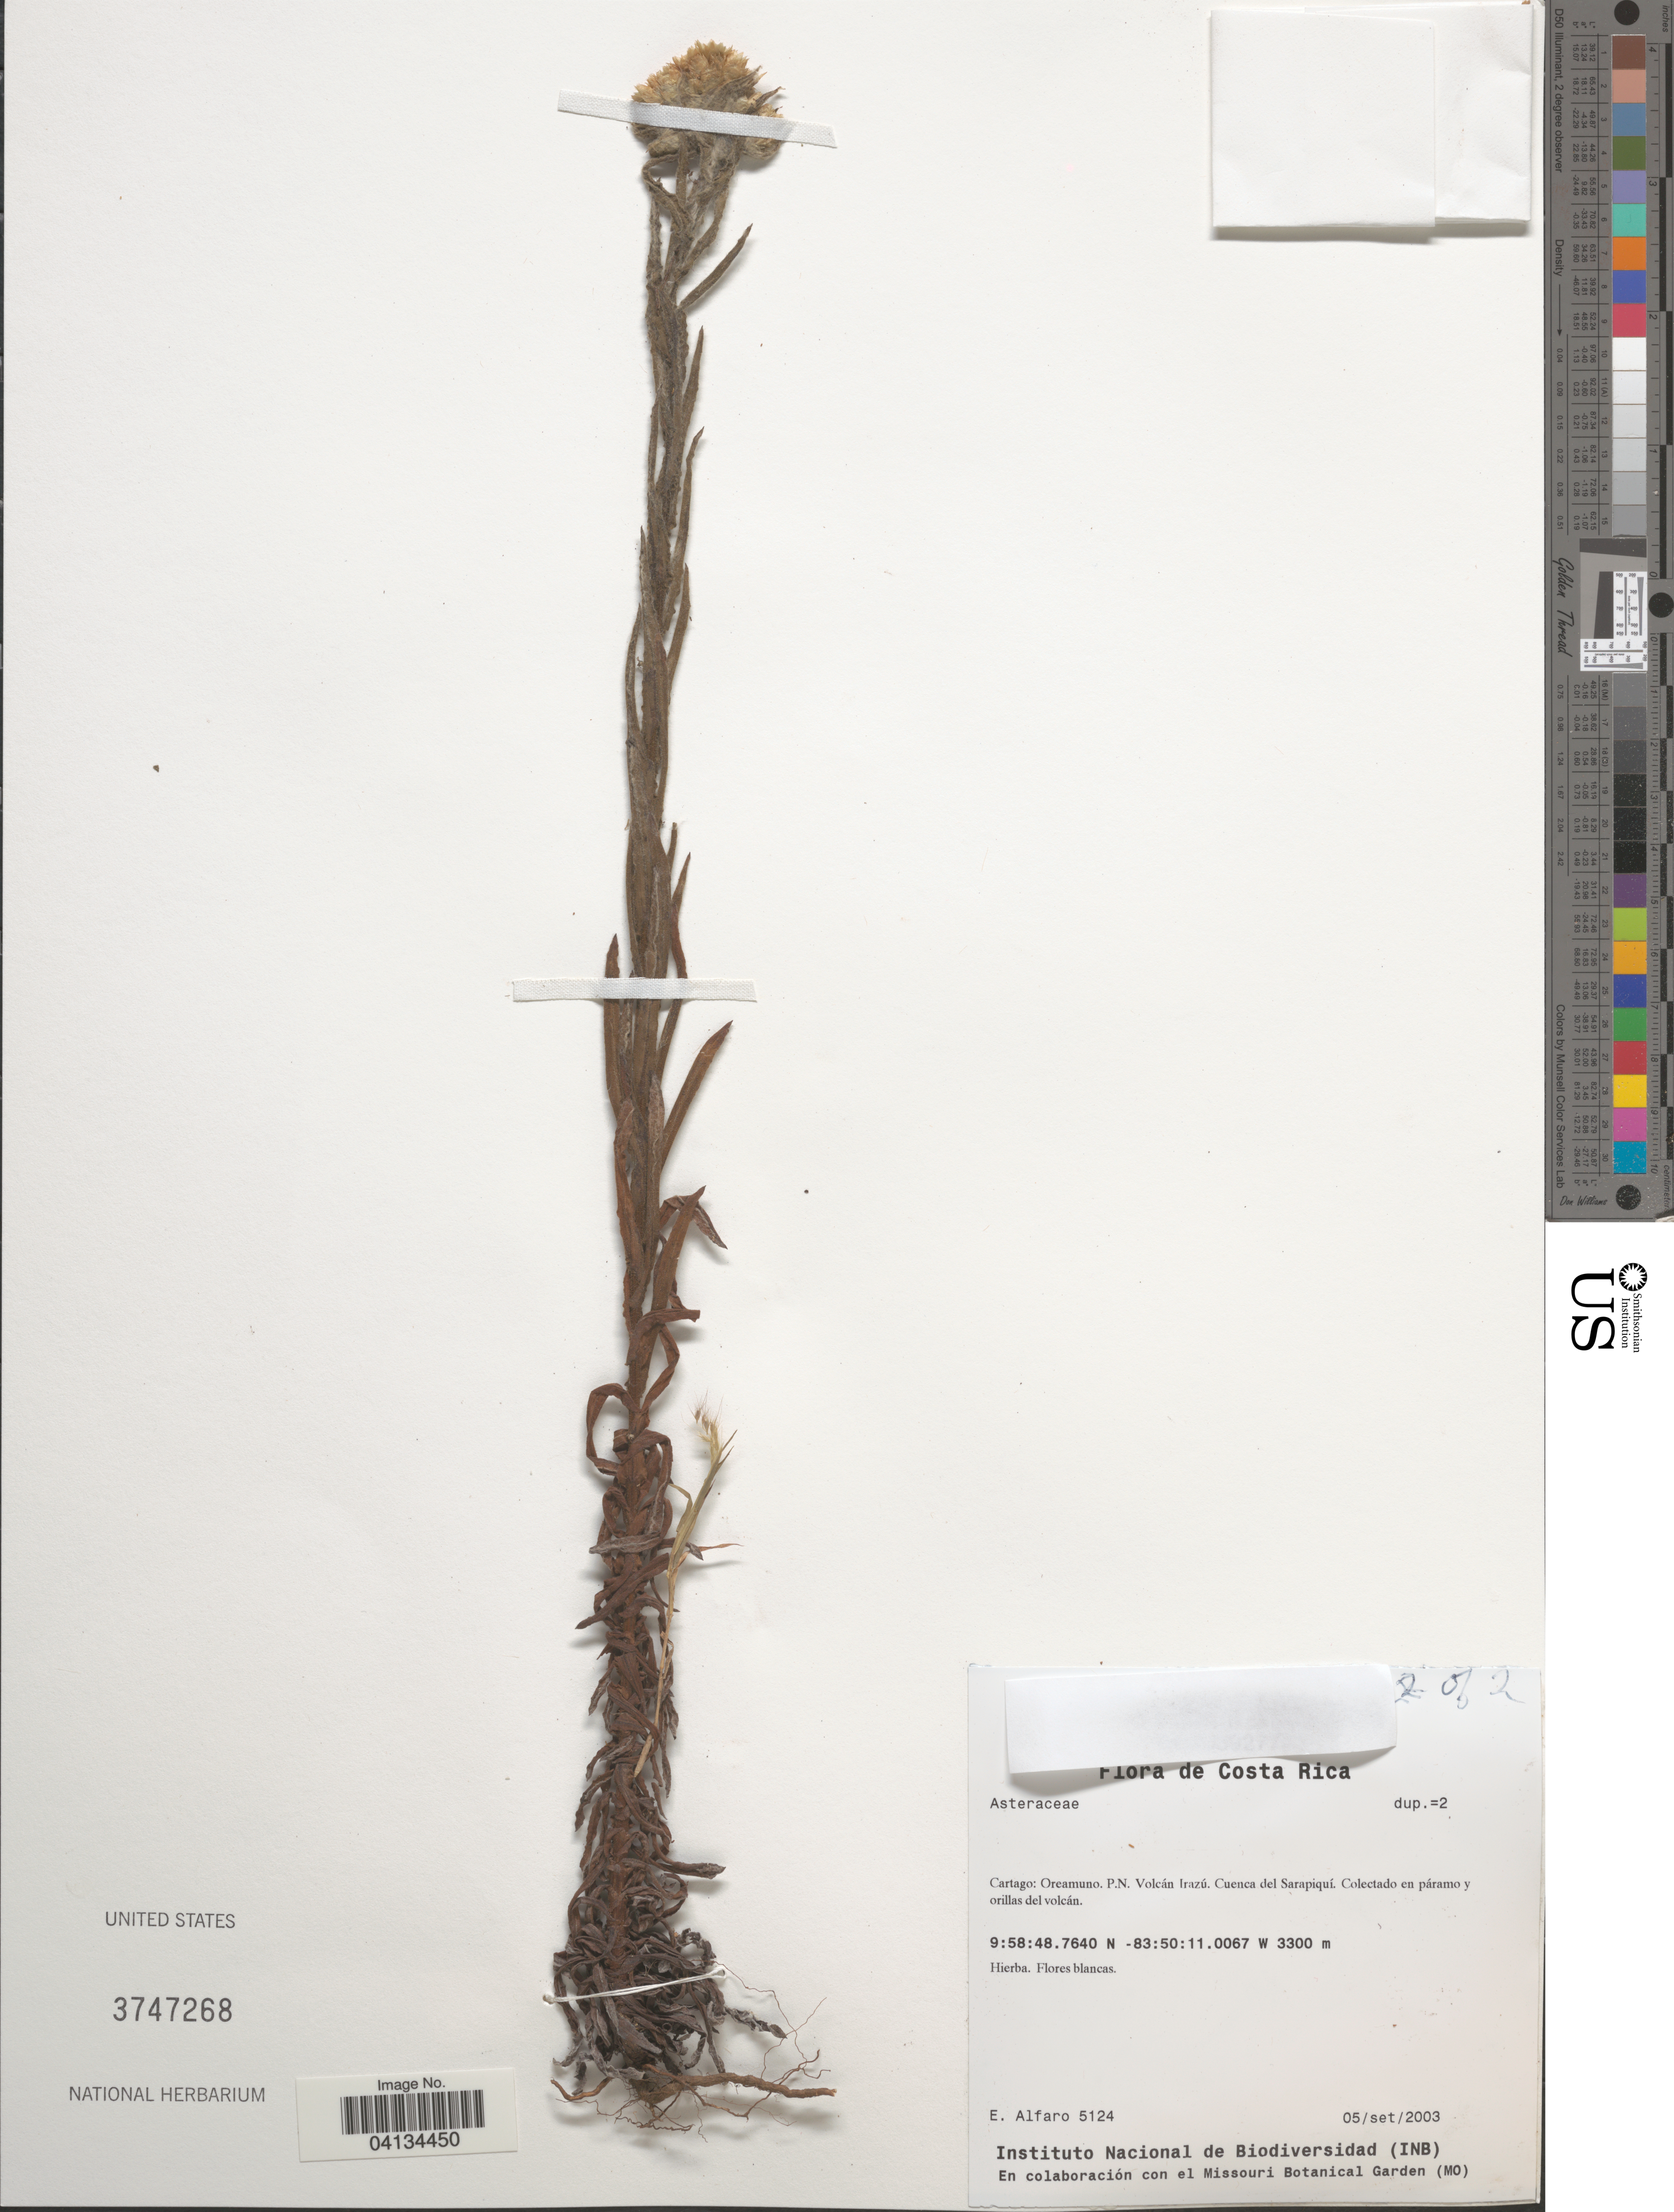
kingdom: Plantae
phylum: Tracheophyta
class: Magnoliopsida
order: Asterales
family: Asteraceae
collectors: E. Alfaro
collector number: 5124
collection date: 2003-09-05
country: Costa Rica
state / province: Cartago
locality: Oreamuno. P.N. Volcán Irazú. Cuenca del Sarapiquí. Colectado en páramo y orillas del volcán.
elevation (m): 3300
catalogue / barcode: US 3747268